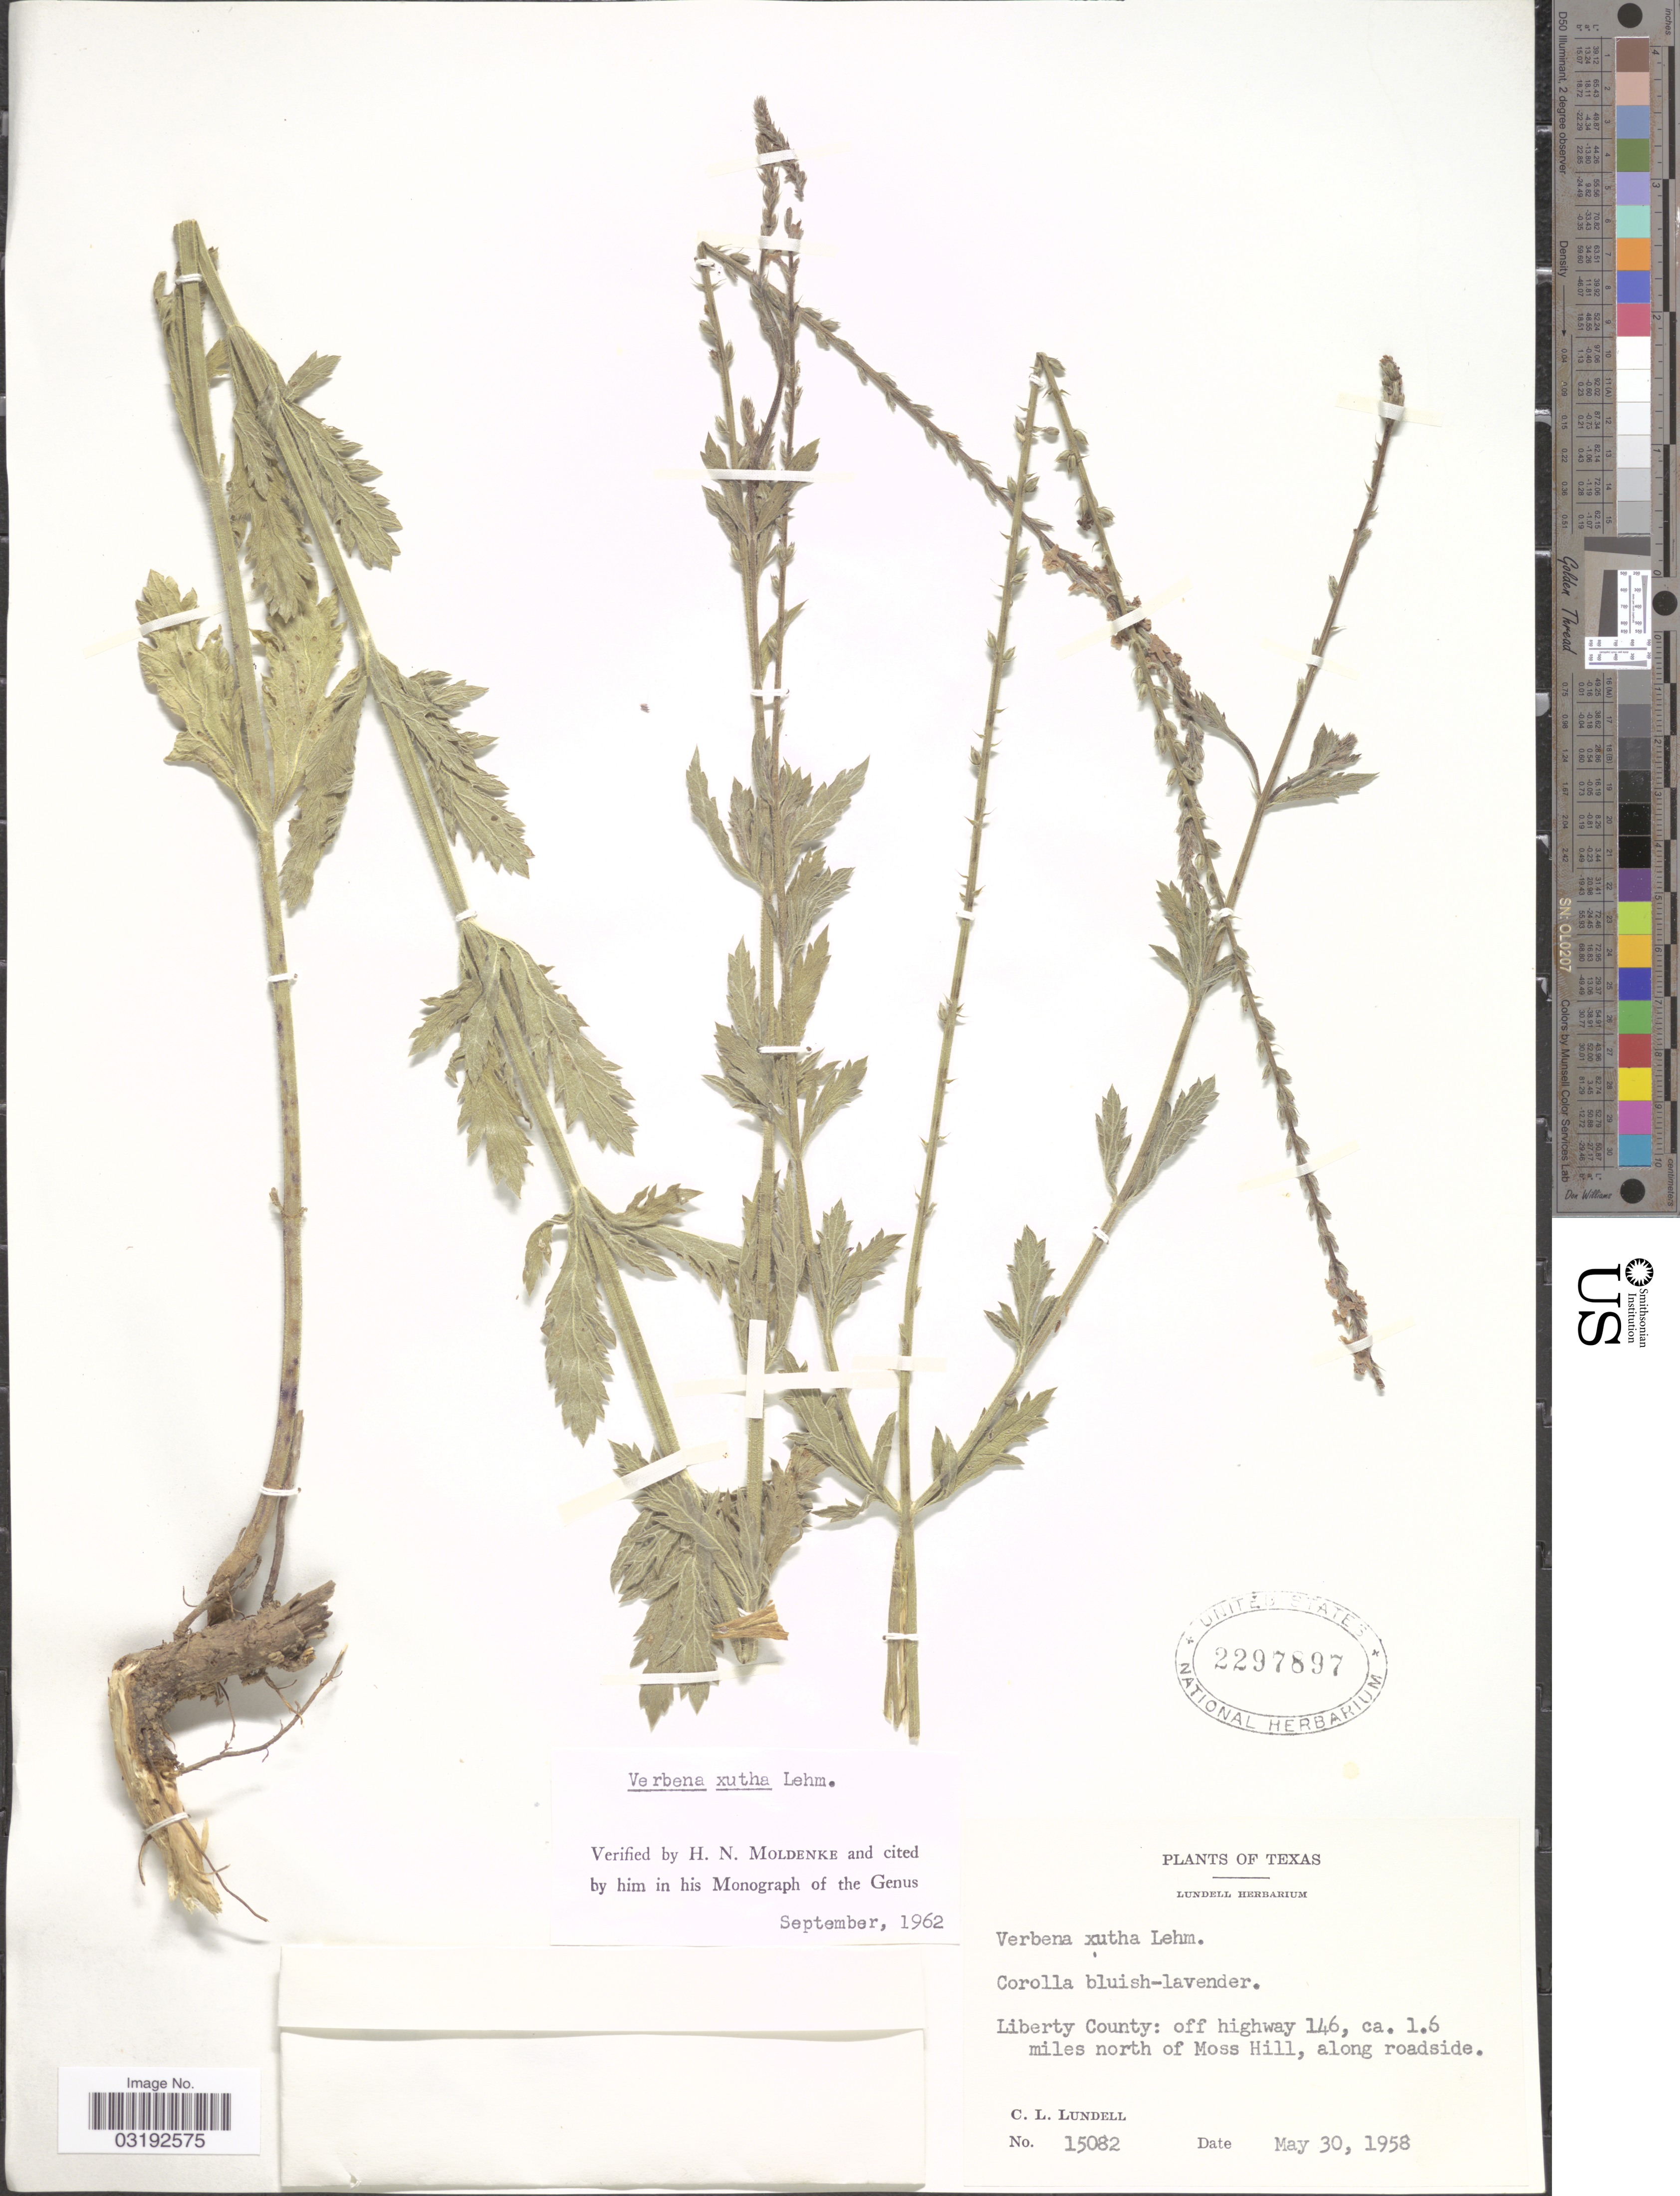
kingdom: Plantae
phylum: Tracheophyta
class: Magnoliopsida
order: Lamiales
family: Verbenaceae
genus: Verbena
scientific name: Verbena xutha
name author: Lehm.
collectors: C. L. Lundell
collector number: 15082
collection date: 1958-05-30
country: United States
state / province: Texas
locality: Liberty County: off highway 146, ca. 1.6 miles north of Moss Hill, along roadside.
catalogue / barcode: US 2297897